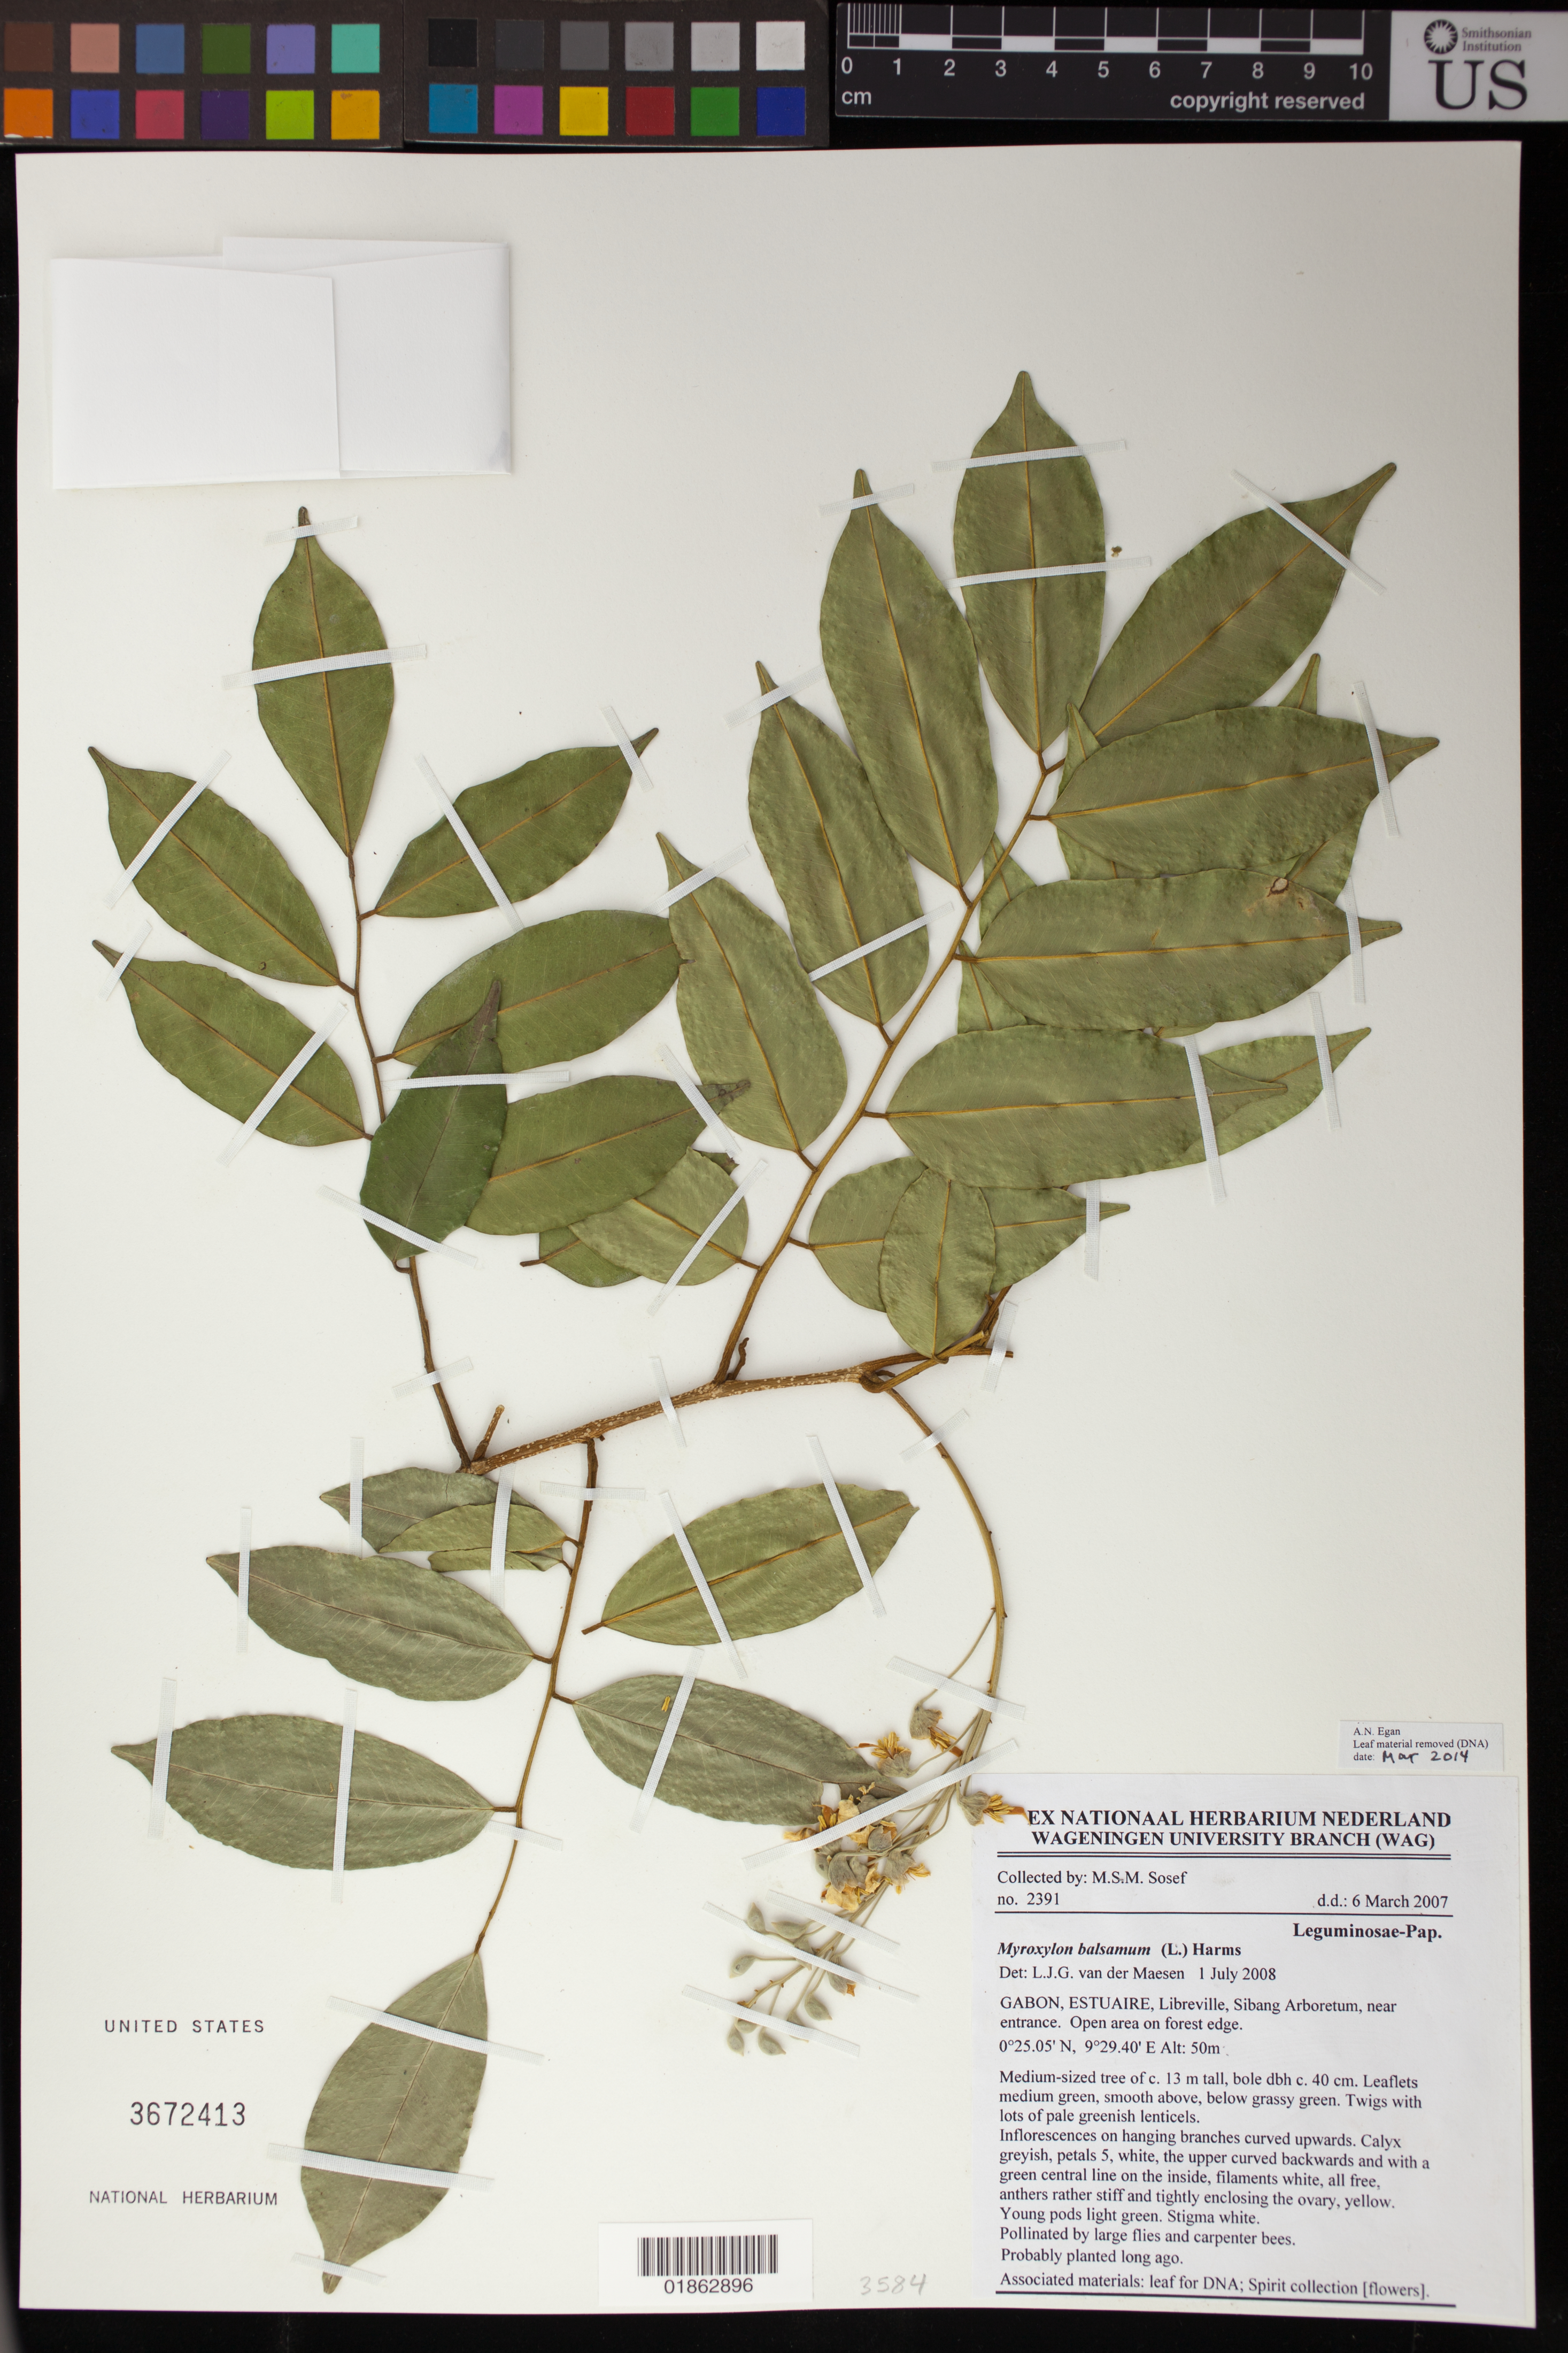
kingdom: Plantae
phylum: Tracheophyta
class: Magnoliopsida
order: Fabales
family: Fabaceae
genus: Myroxylon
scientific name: Myroxylon balsamum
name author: (L.) Harms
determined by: Van Der Maesen, L. J. G., (WAG), Wageningen University (Netherlands)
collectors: M. Sosef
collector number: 2391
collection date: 2007-03-06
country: Gabon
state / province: Estuaire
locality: Libreville, Sibang Arboretum, near entrance. Open area on forest edge.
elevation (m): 50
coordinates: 0 25.05 N, 09 29.40 E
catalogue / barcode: US 3672413